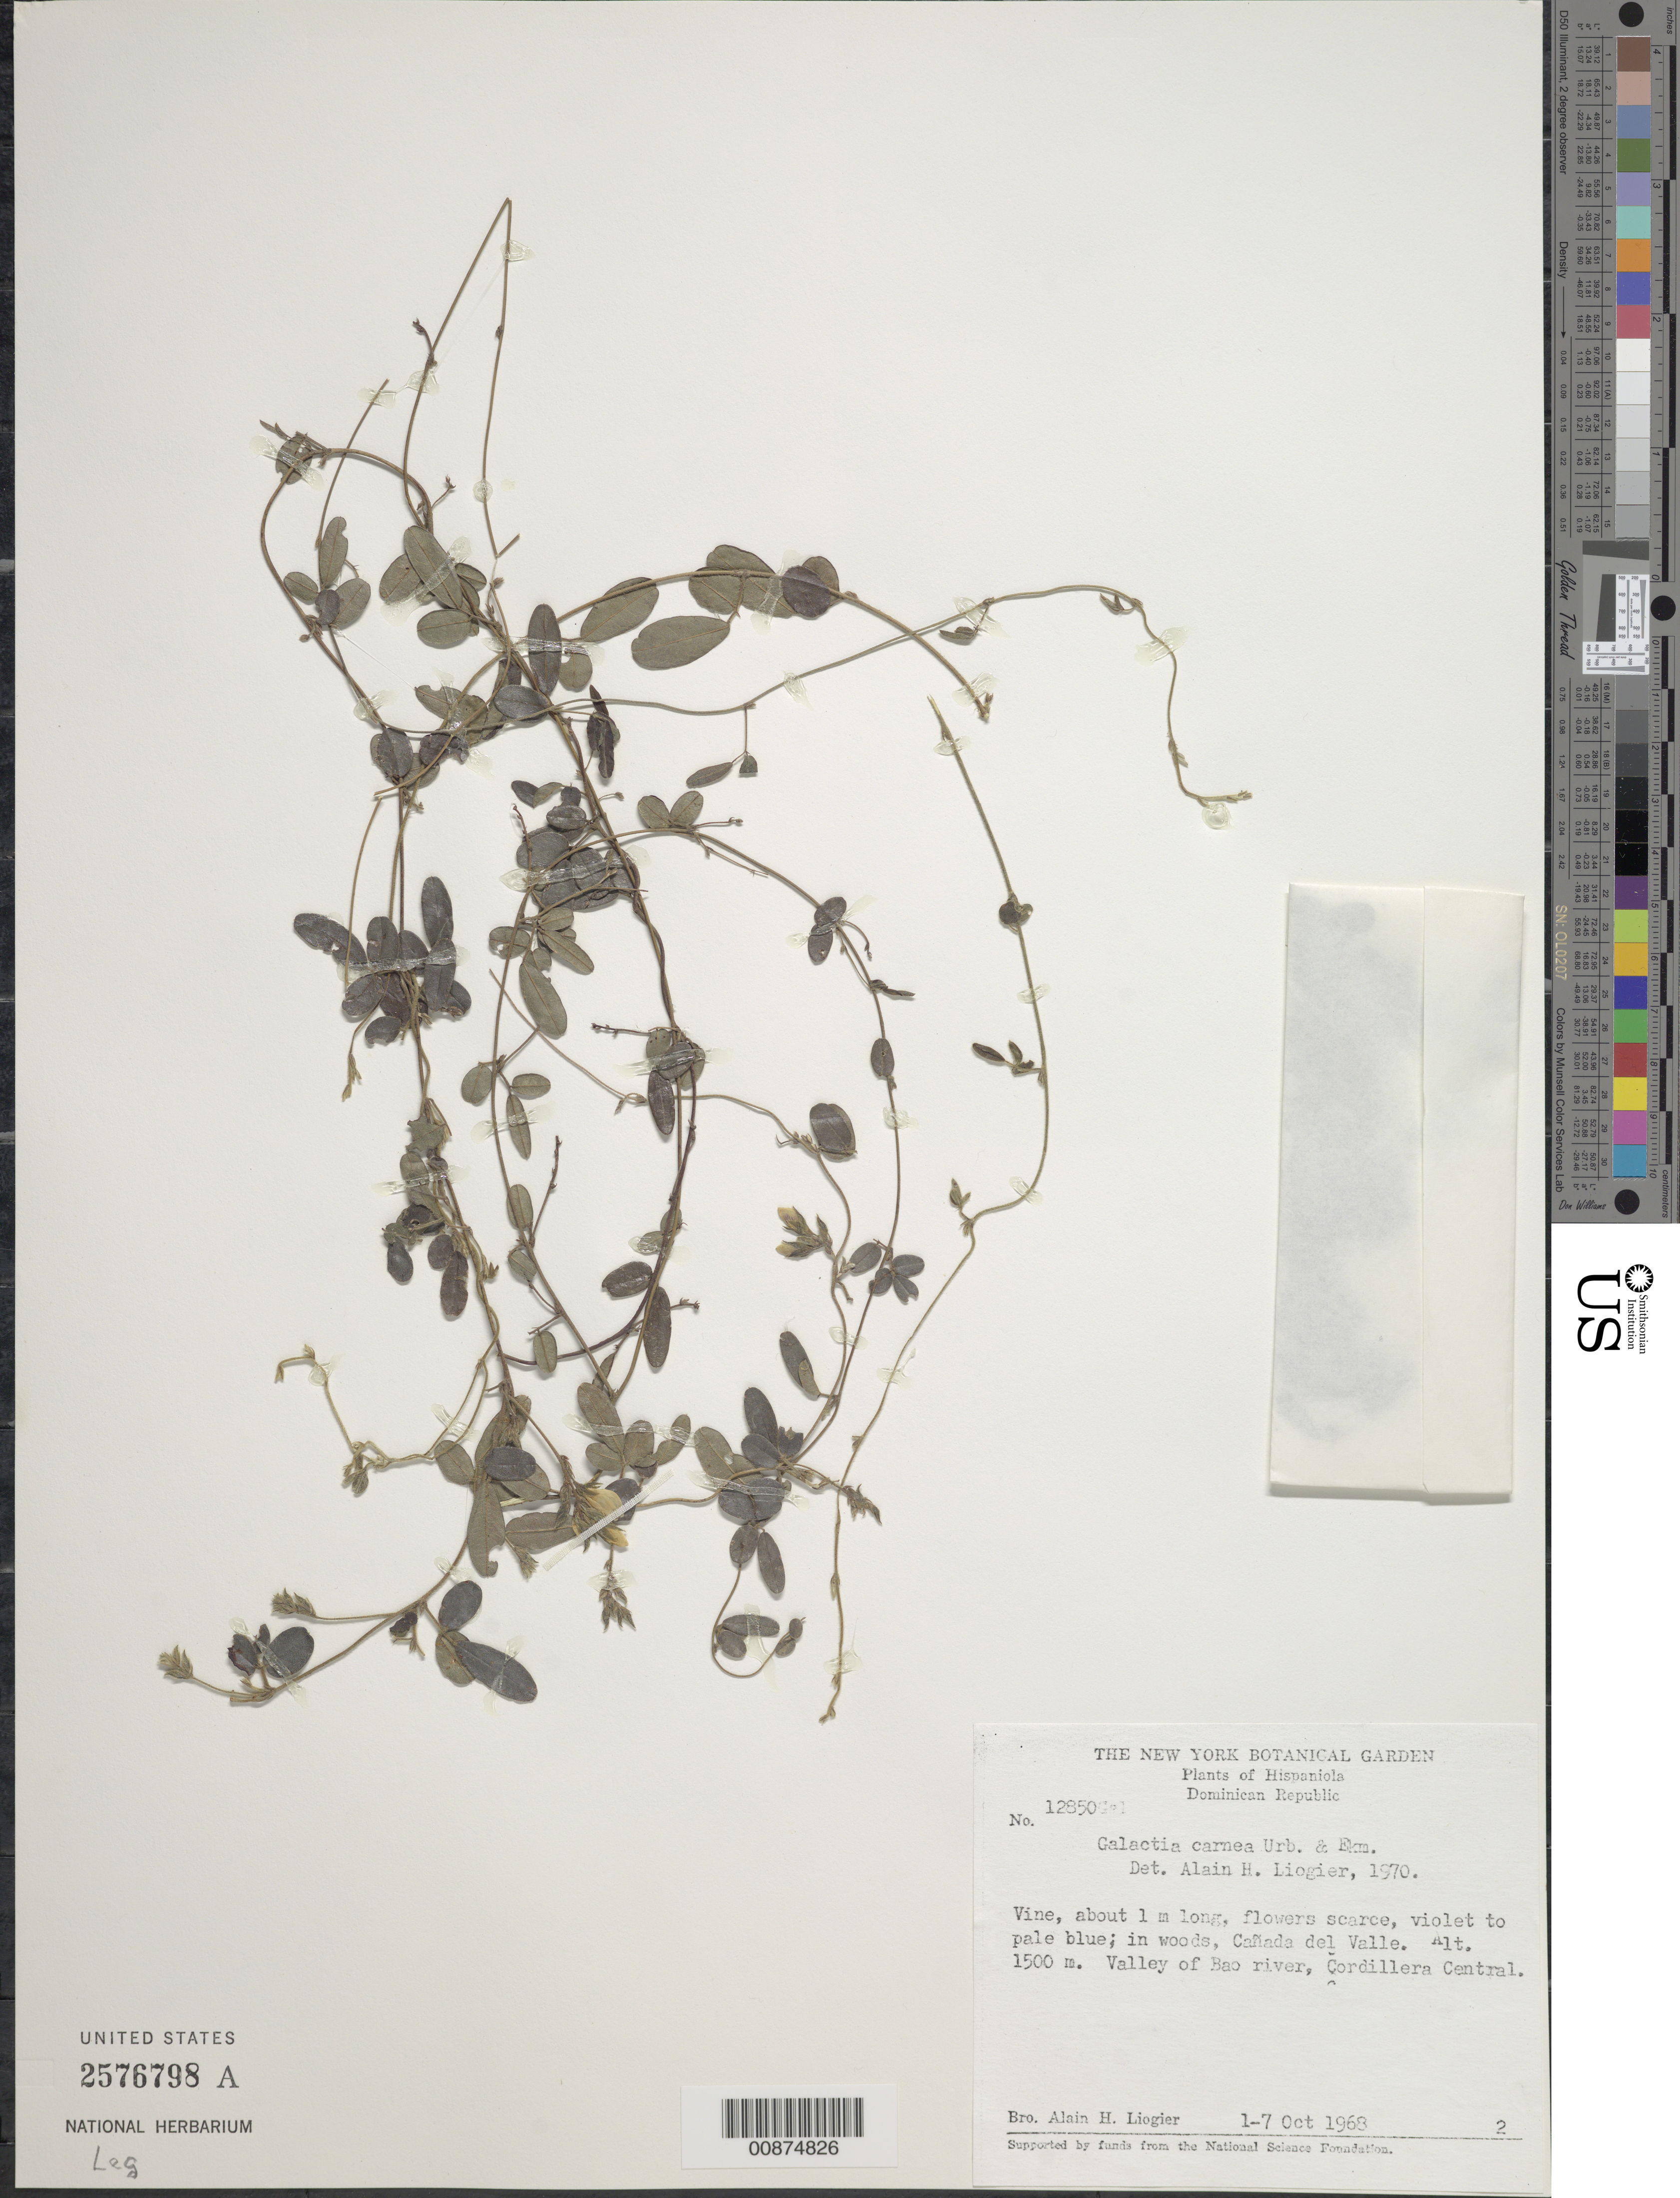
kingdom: Plantae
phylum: Tracheophyta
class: Magnoliopsida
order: Fabales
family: Fabaceae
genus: Galactia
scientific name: Galactia carnea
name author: Urb. & Ekman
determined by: Liogier, Alain H.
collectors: A. H. Liogier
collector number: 12850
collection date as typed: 01 Oct 1968 to 07 Oct 1968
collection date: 1968-10-01/1968-10-07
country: Dominican Republic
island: Hispaniola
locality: Cañada del Valle. Valley of Bao River, Cordillera Central.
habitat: In woods.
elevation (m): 1500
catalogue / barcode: US 2576798A